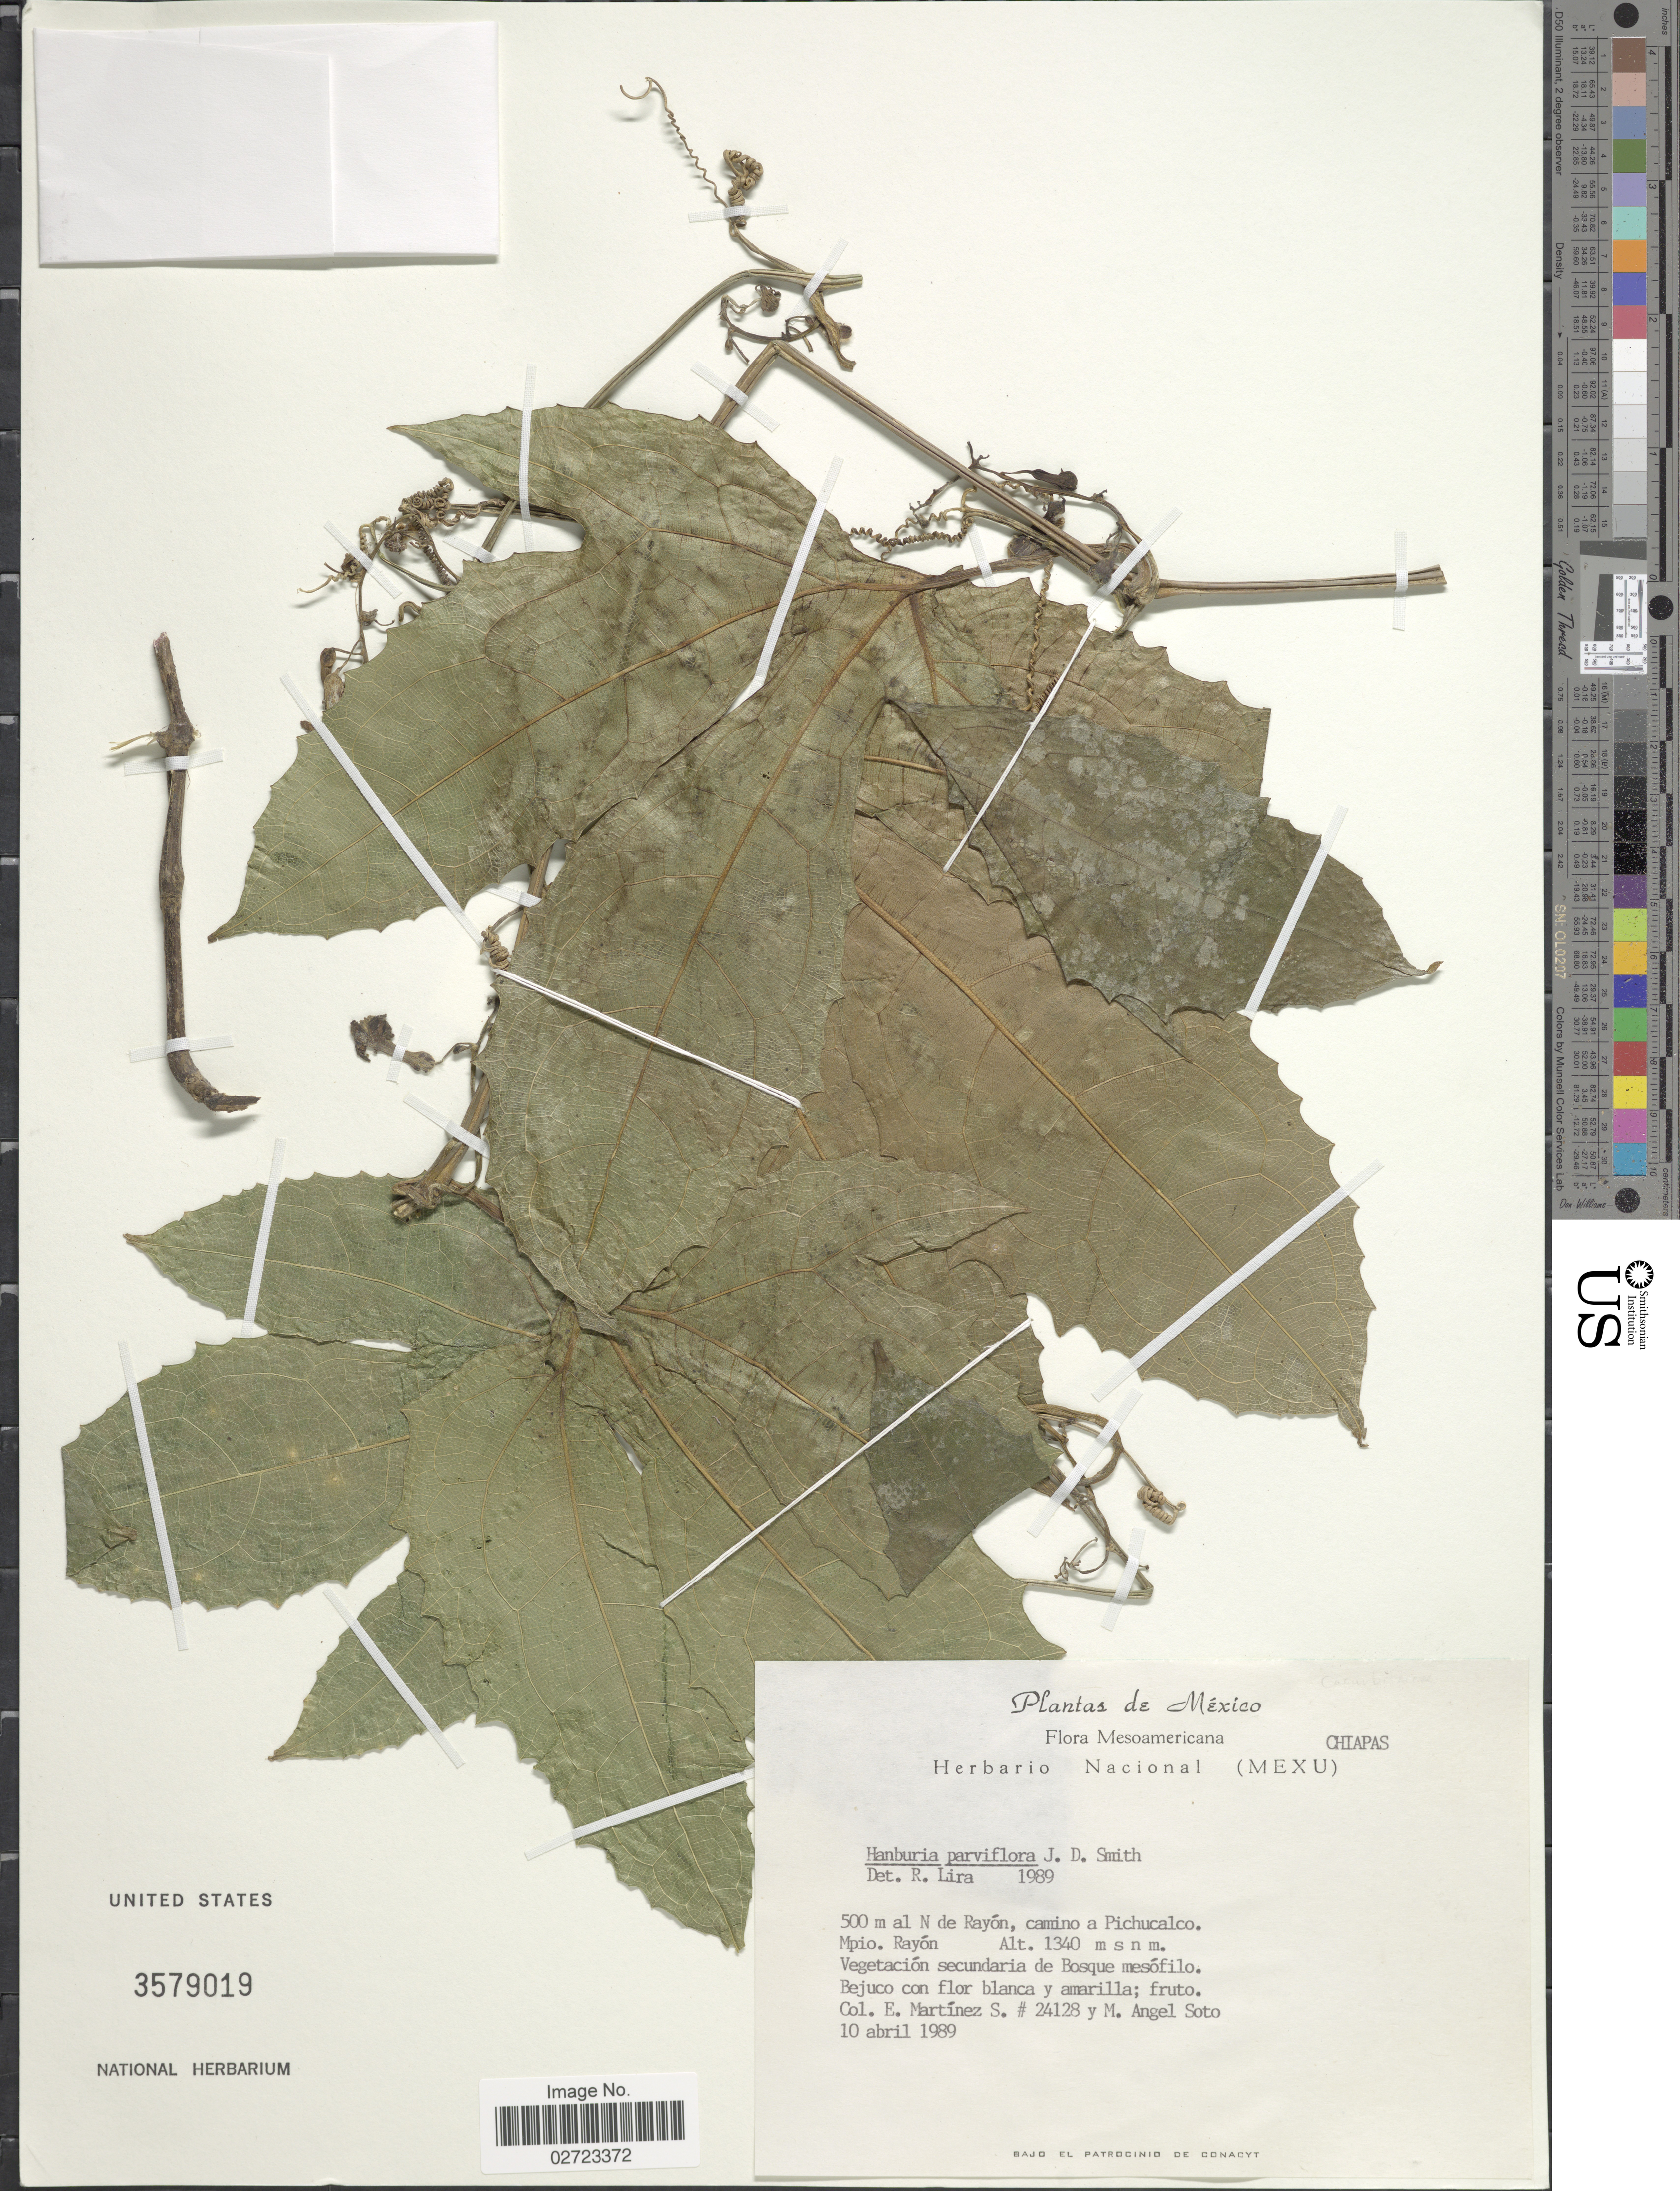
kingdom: Plantae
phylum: Tracheophyta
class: Magnoliopsida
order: Cucurbitales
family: Cucurbitaceae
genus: Hanburia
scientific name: Hanburia parviflora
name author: Donn. Sm.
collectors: E. M. Martínez S. & M. Soto Arenas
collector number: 24128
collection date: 1989-04-10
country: Mexico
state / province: Chiapas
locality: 500 m al N de Rayon, camino a Pichucalco, Mpio. Rayon.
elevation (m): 1340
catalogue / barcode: US 3579019